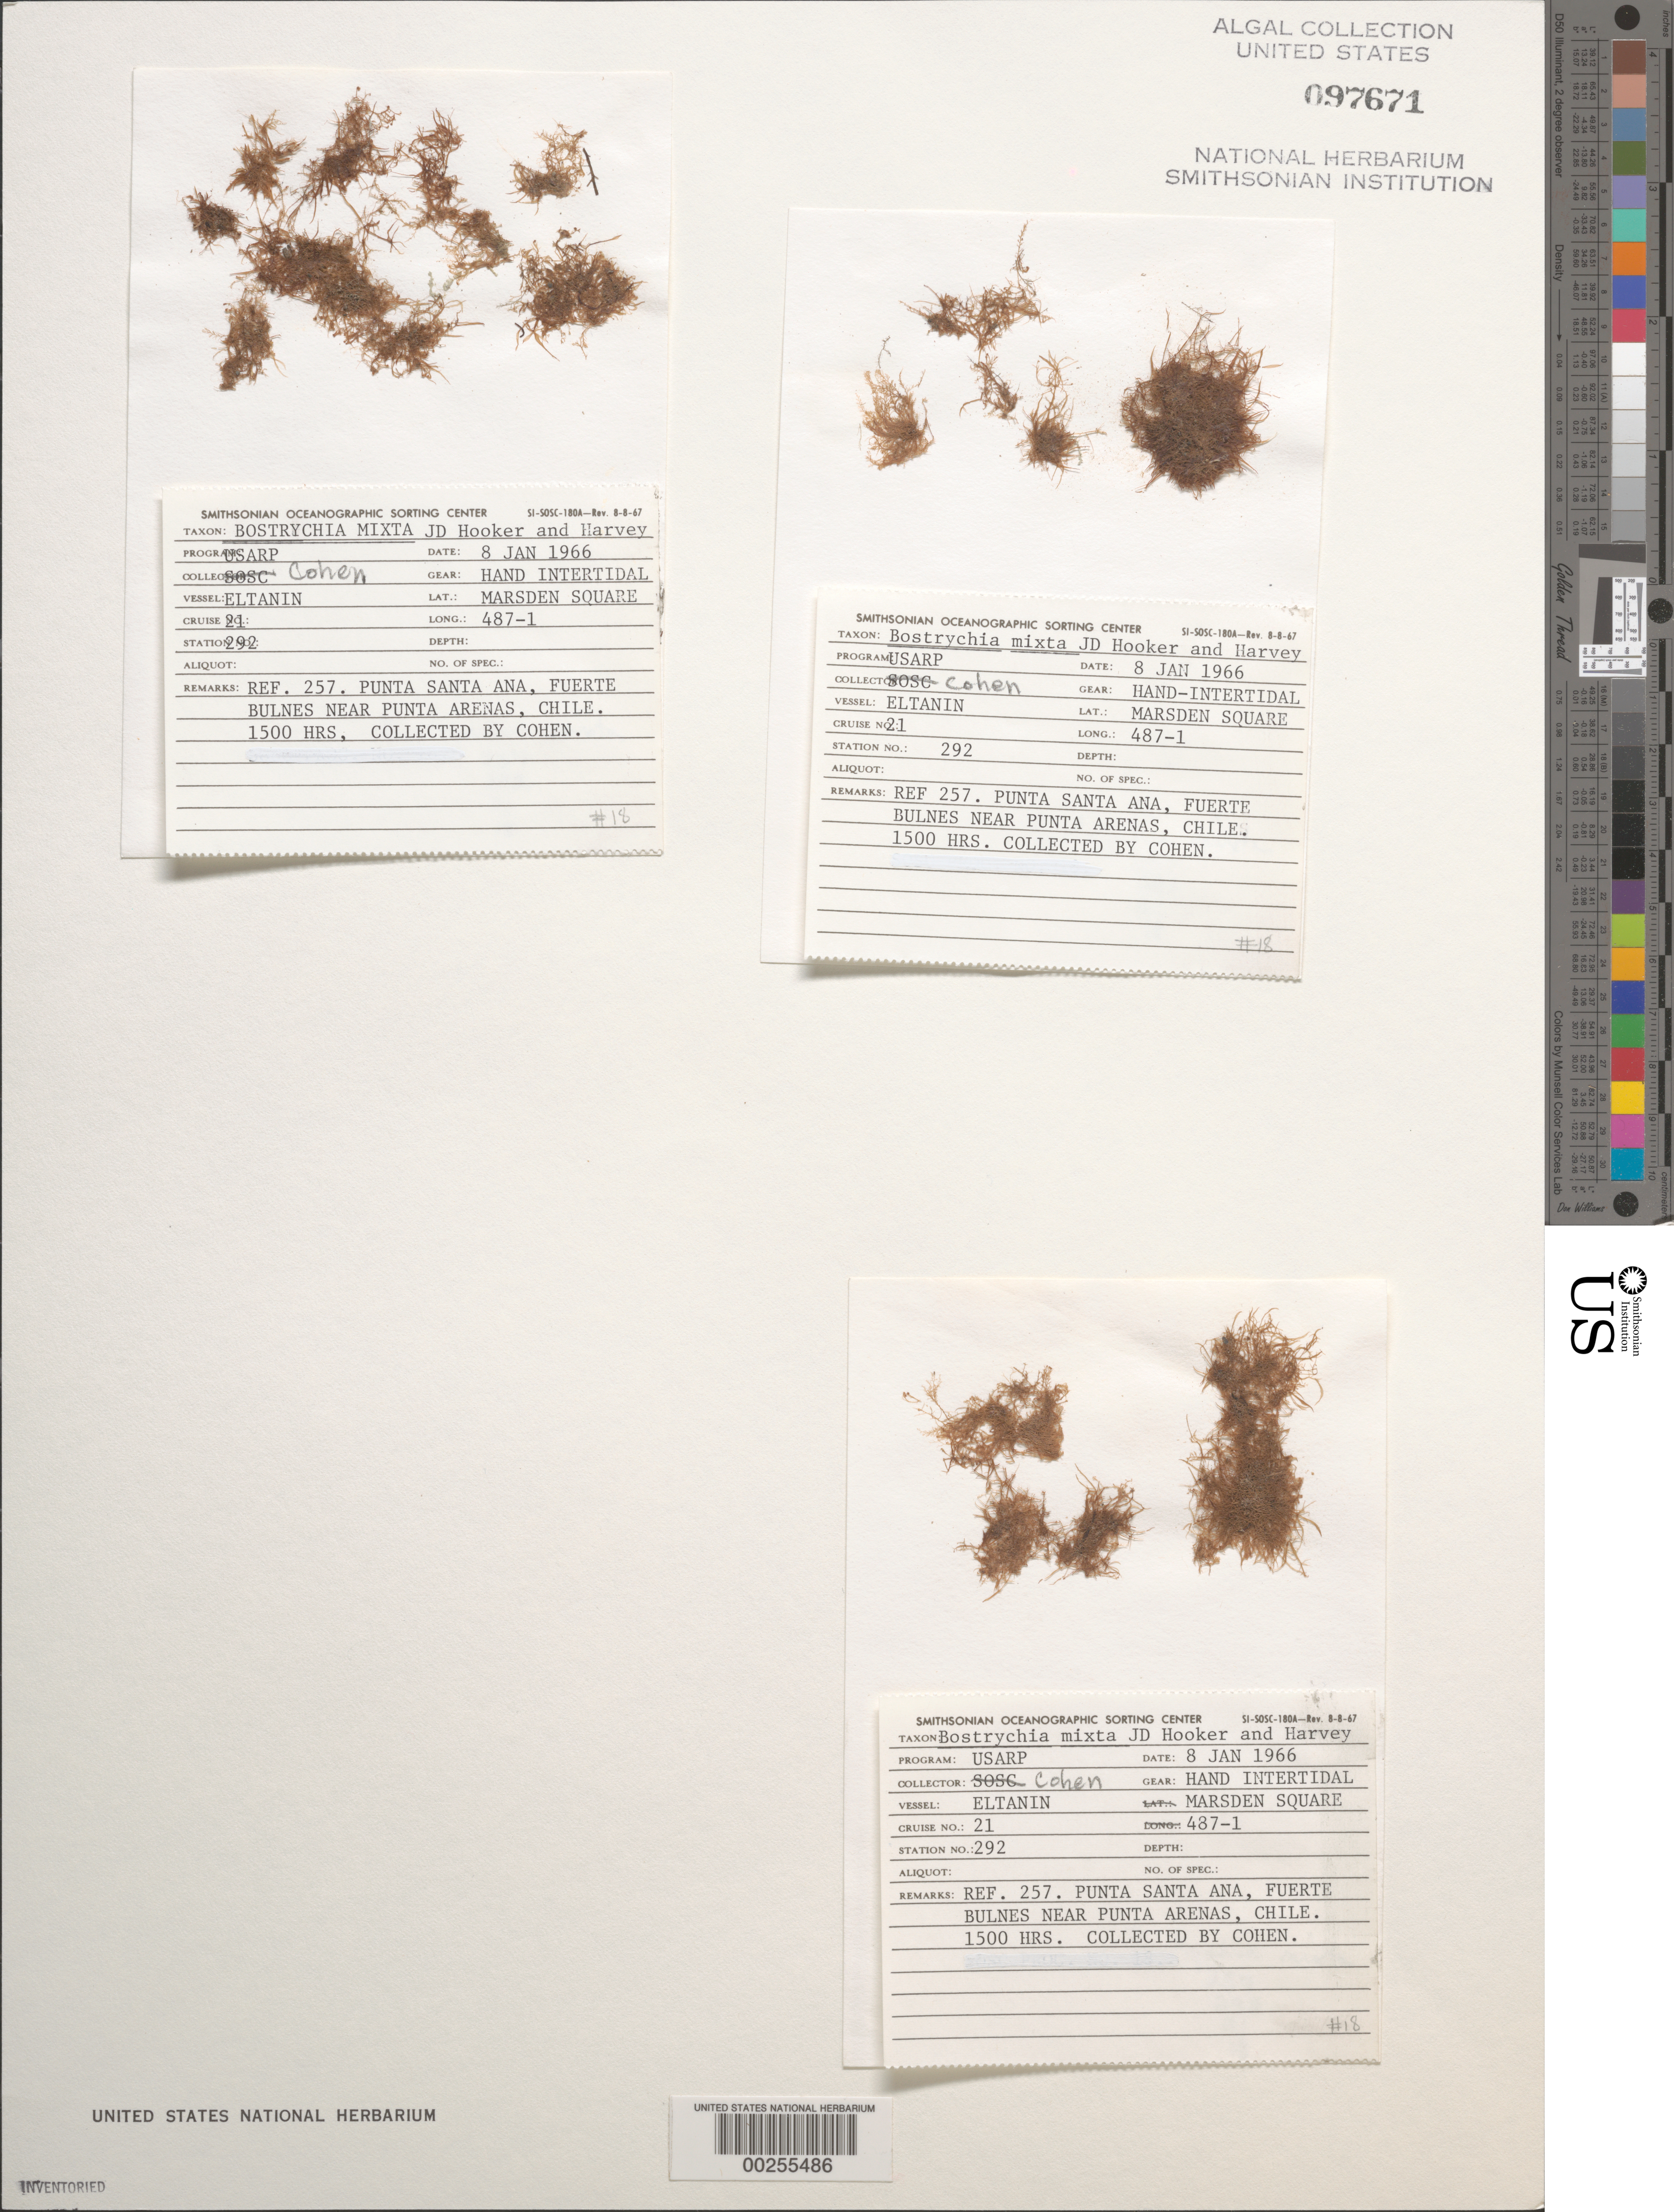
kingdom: Plantae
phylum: Rhodophyta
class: Florideophyceae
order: Ceramiales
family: Rhodomelaceae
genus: Bostrychia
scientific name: Bostrychia intricata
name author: (Bory) Mont.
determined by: Algae name updating Project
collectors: A. Cohen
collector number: Station 292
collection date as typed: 08 Jan 1966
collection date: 1966-01-08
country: Chile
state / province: Magallanes y de la Antártica Chilena (XII)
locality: Punta Santa Ana, Fuerte Bulnes near Punta Arenas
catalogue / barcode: US 97671